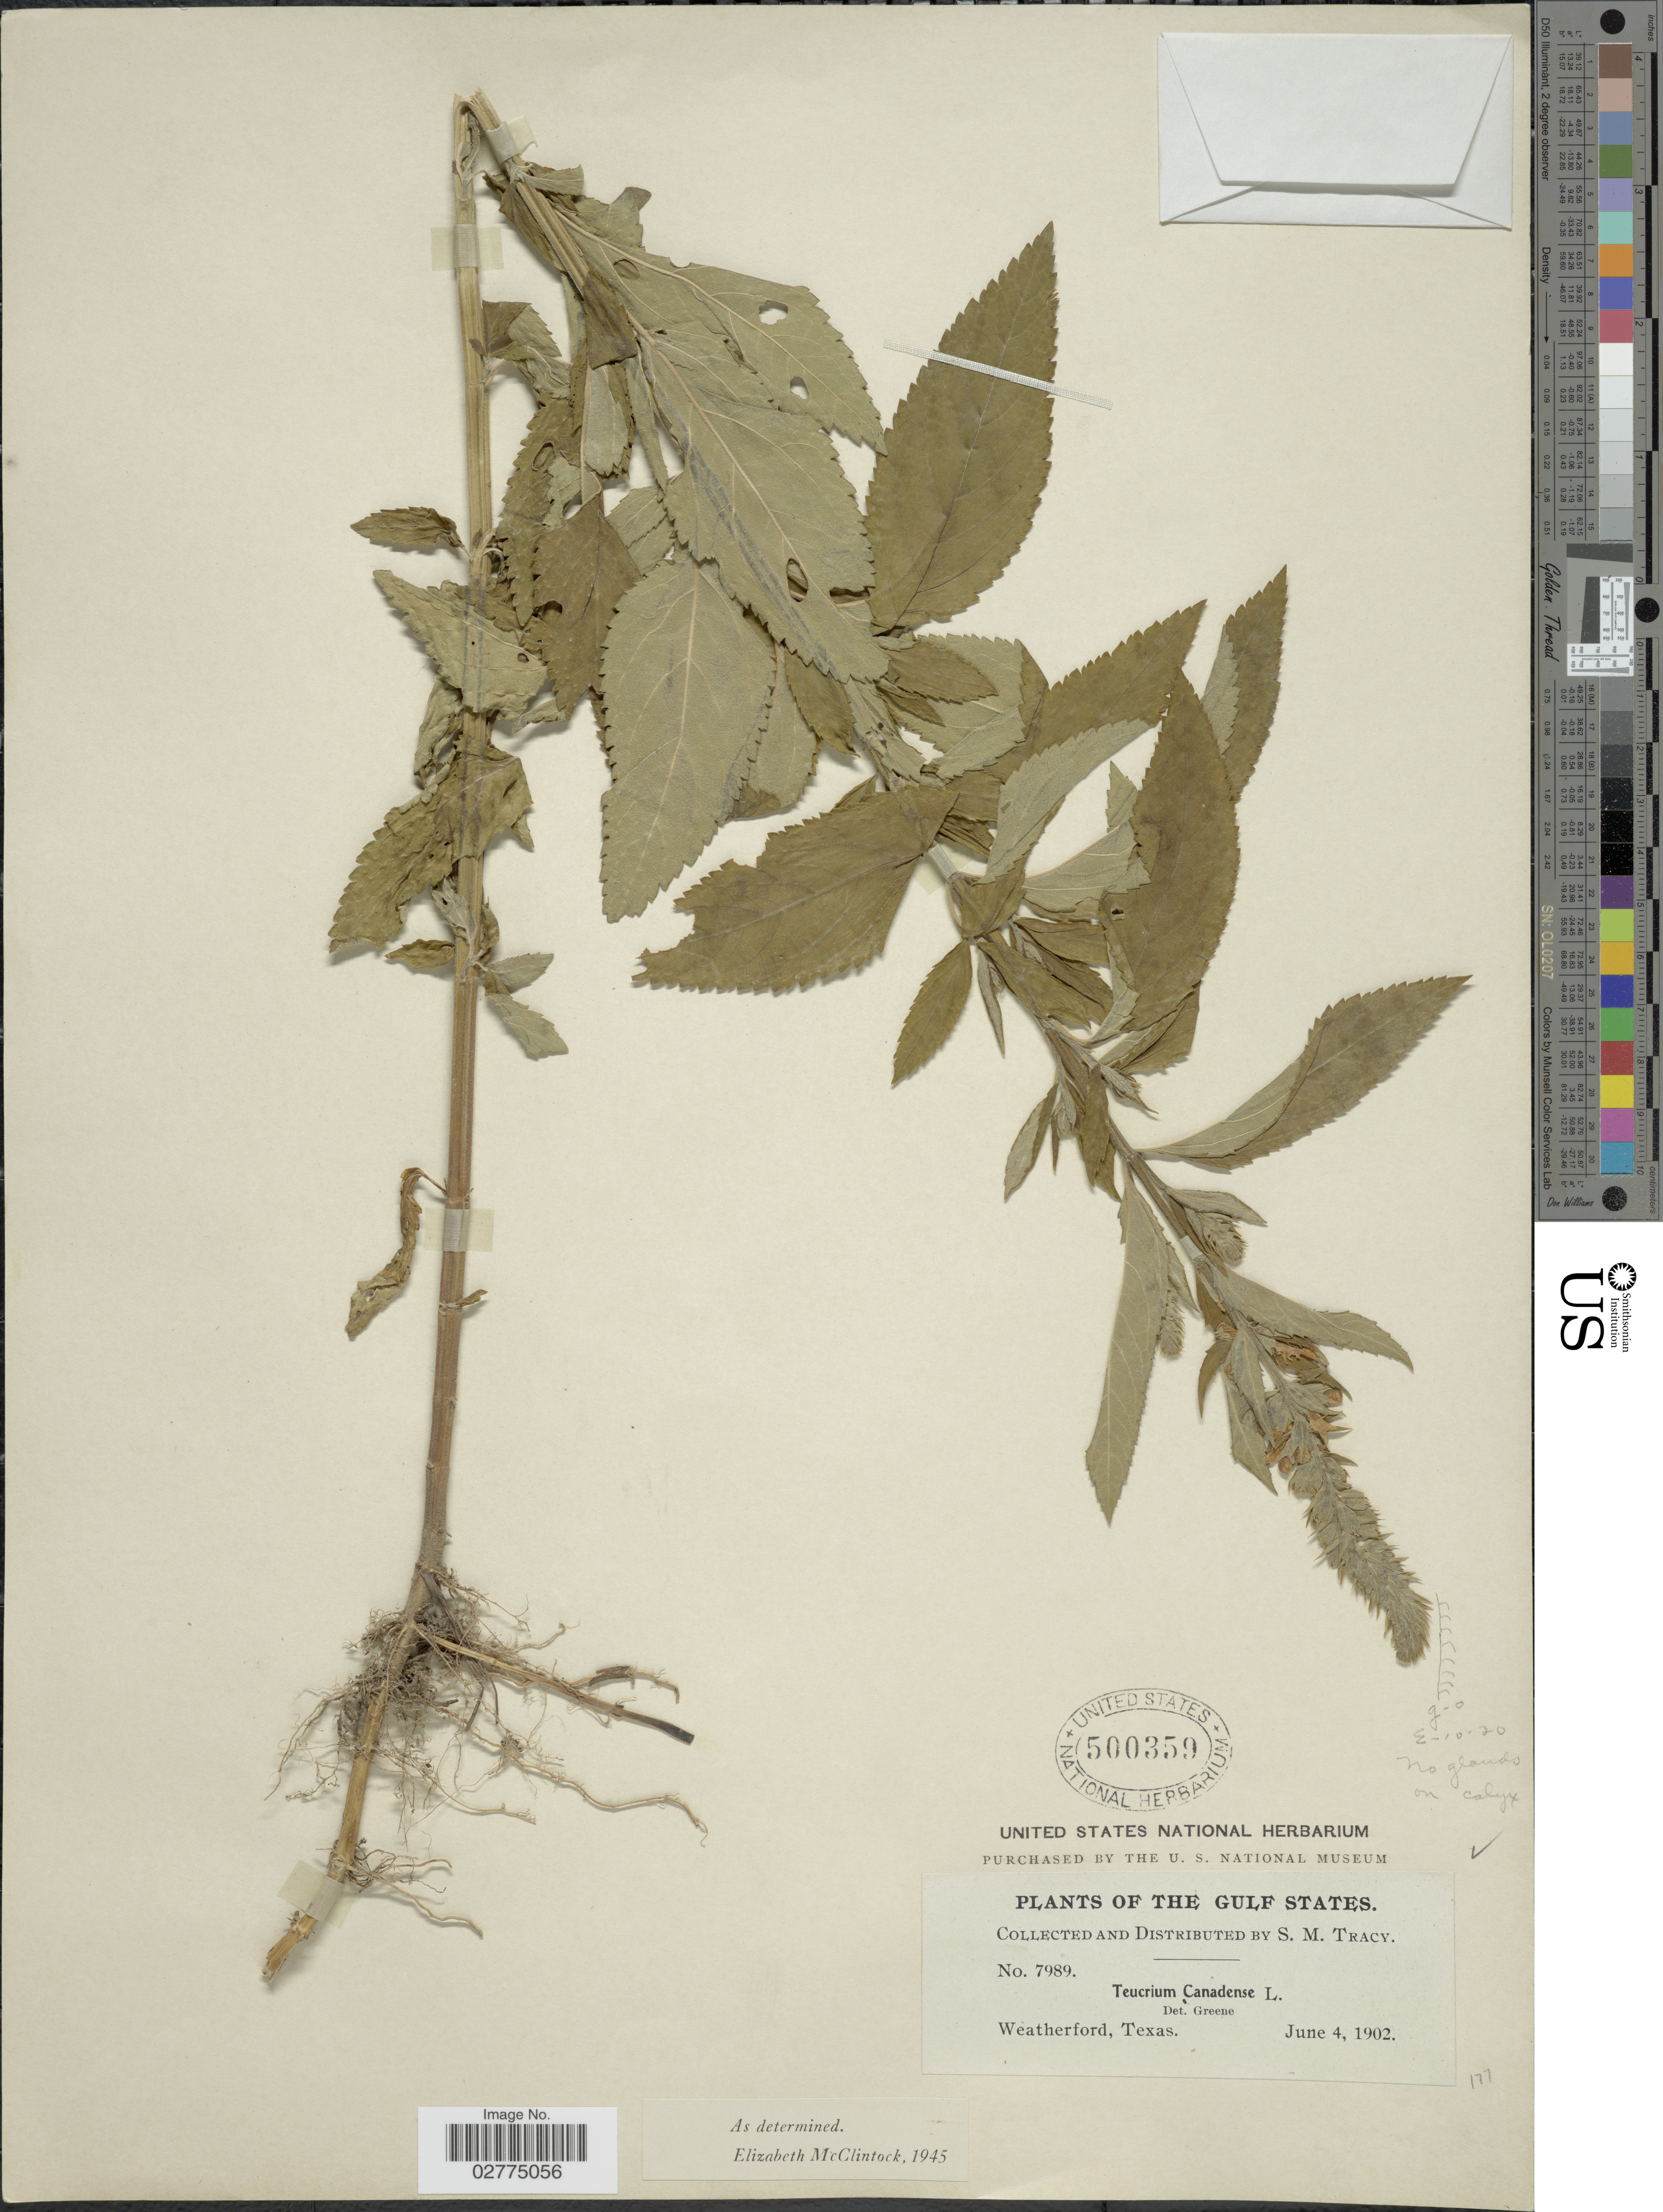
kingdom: Plantae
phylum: Tracheophyta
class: Magnoliopsida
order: Lamiales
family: Lamiaceae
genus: Teucrium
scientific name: Teucrium canadense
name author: L.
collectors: S. M. Tracy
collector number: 7989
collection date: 1902-06-04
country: United States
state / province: Texas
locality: The Gulf States. Weatherford.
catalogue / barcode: US 500359